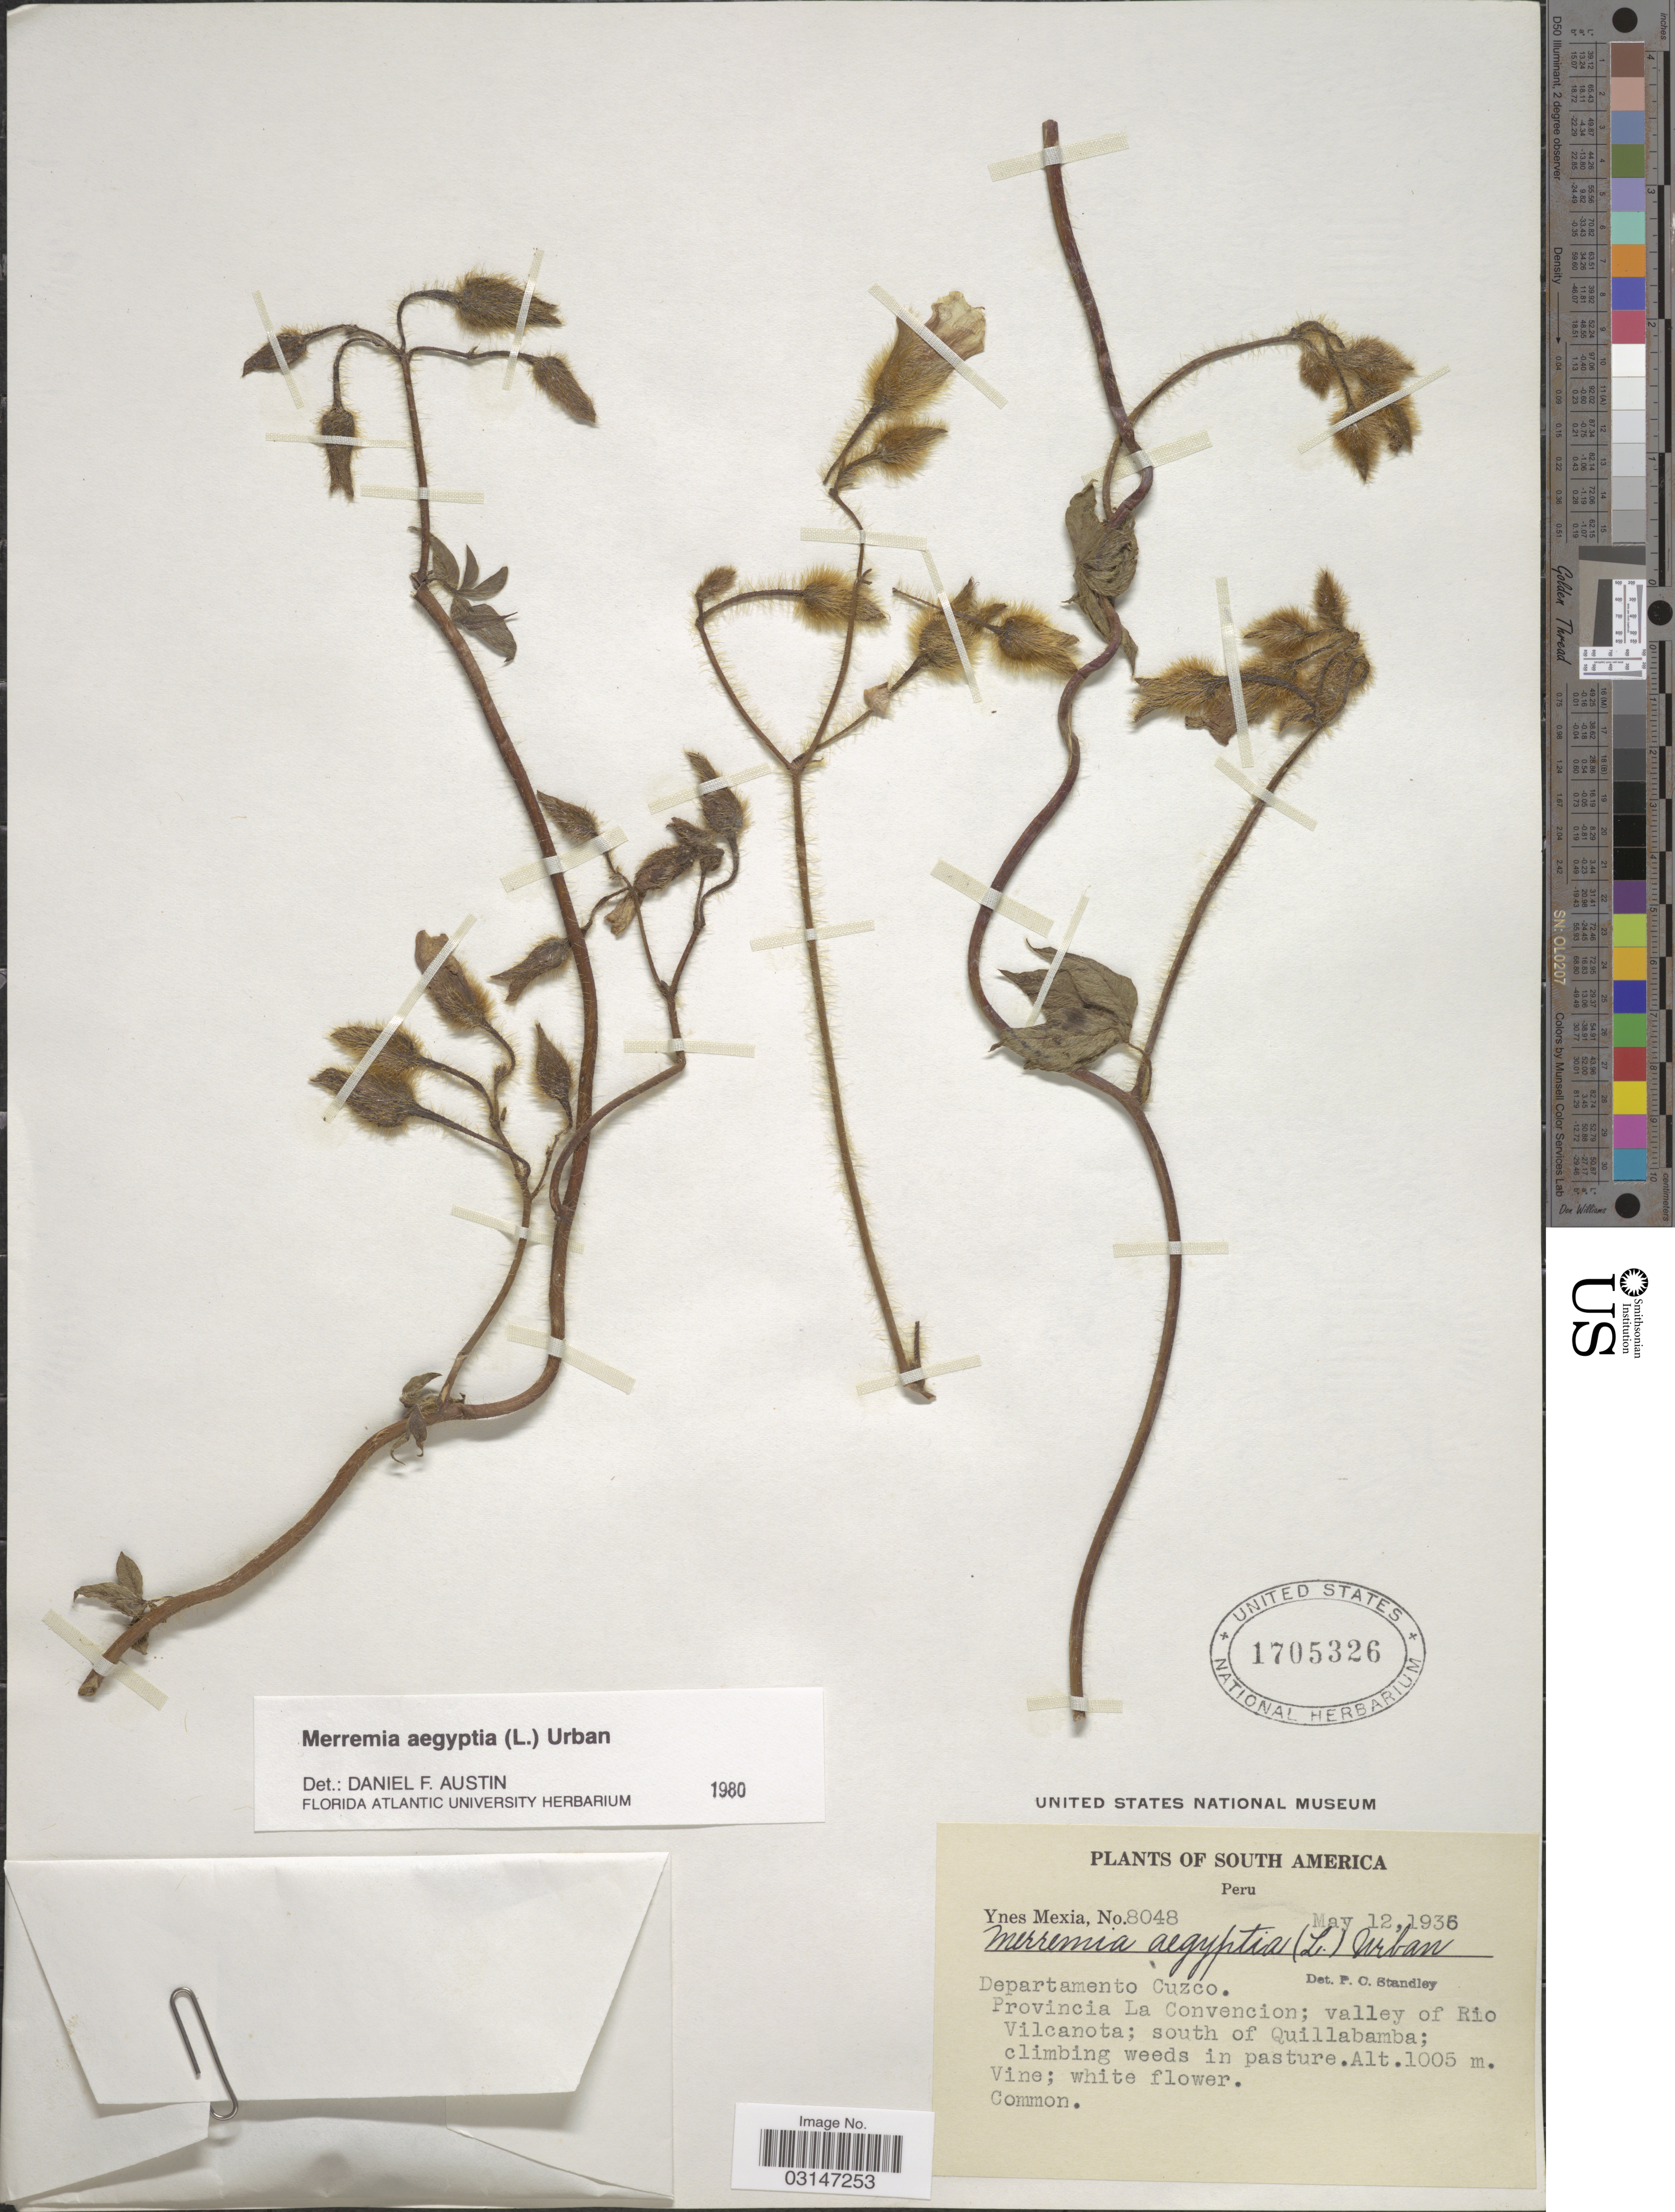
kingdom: Plantae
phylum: Tracheophyta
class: Magnoliopsida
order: Solanales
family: Convolvulaceae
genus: Distimake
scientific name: Distimake aegyptius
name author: (L.) A. R. Simões & Staples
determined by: Strong, Mark T., (BOT), Smithsonian Institution - National Museum of Natural History (UNITED STATES)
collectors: Y. Mexia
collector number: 8048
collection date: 1936-05-12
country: Peru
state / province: Cusco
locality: Departamento Cuzco. Provincia La Convencion; valley of Rio Vilcanota; south of Quillabamba.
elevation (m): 1005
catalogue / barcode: US 1705326